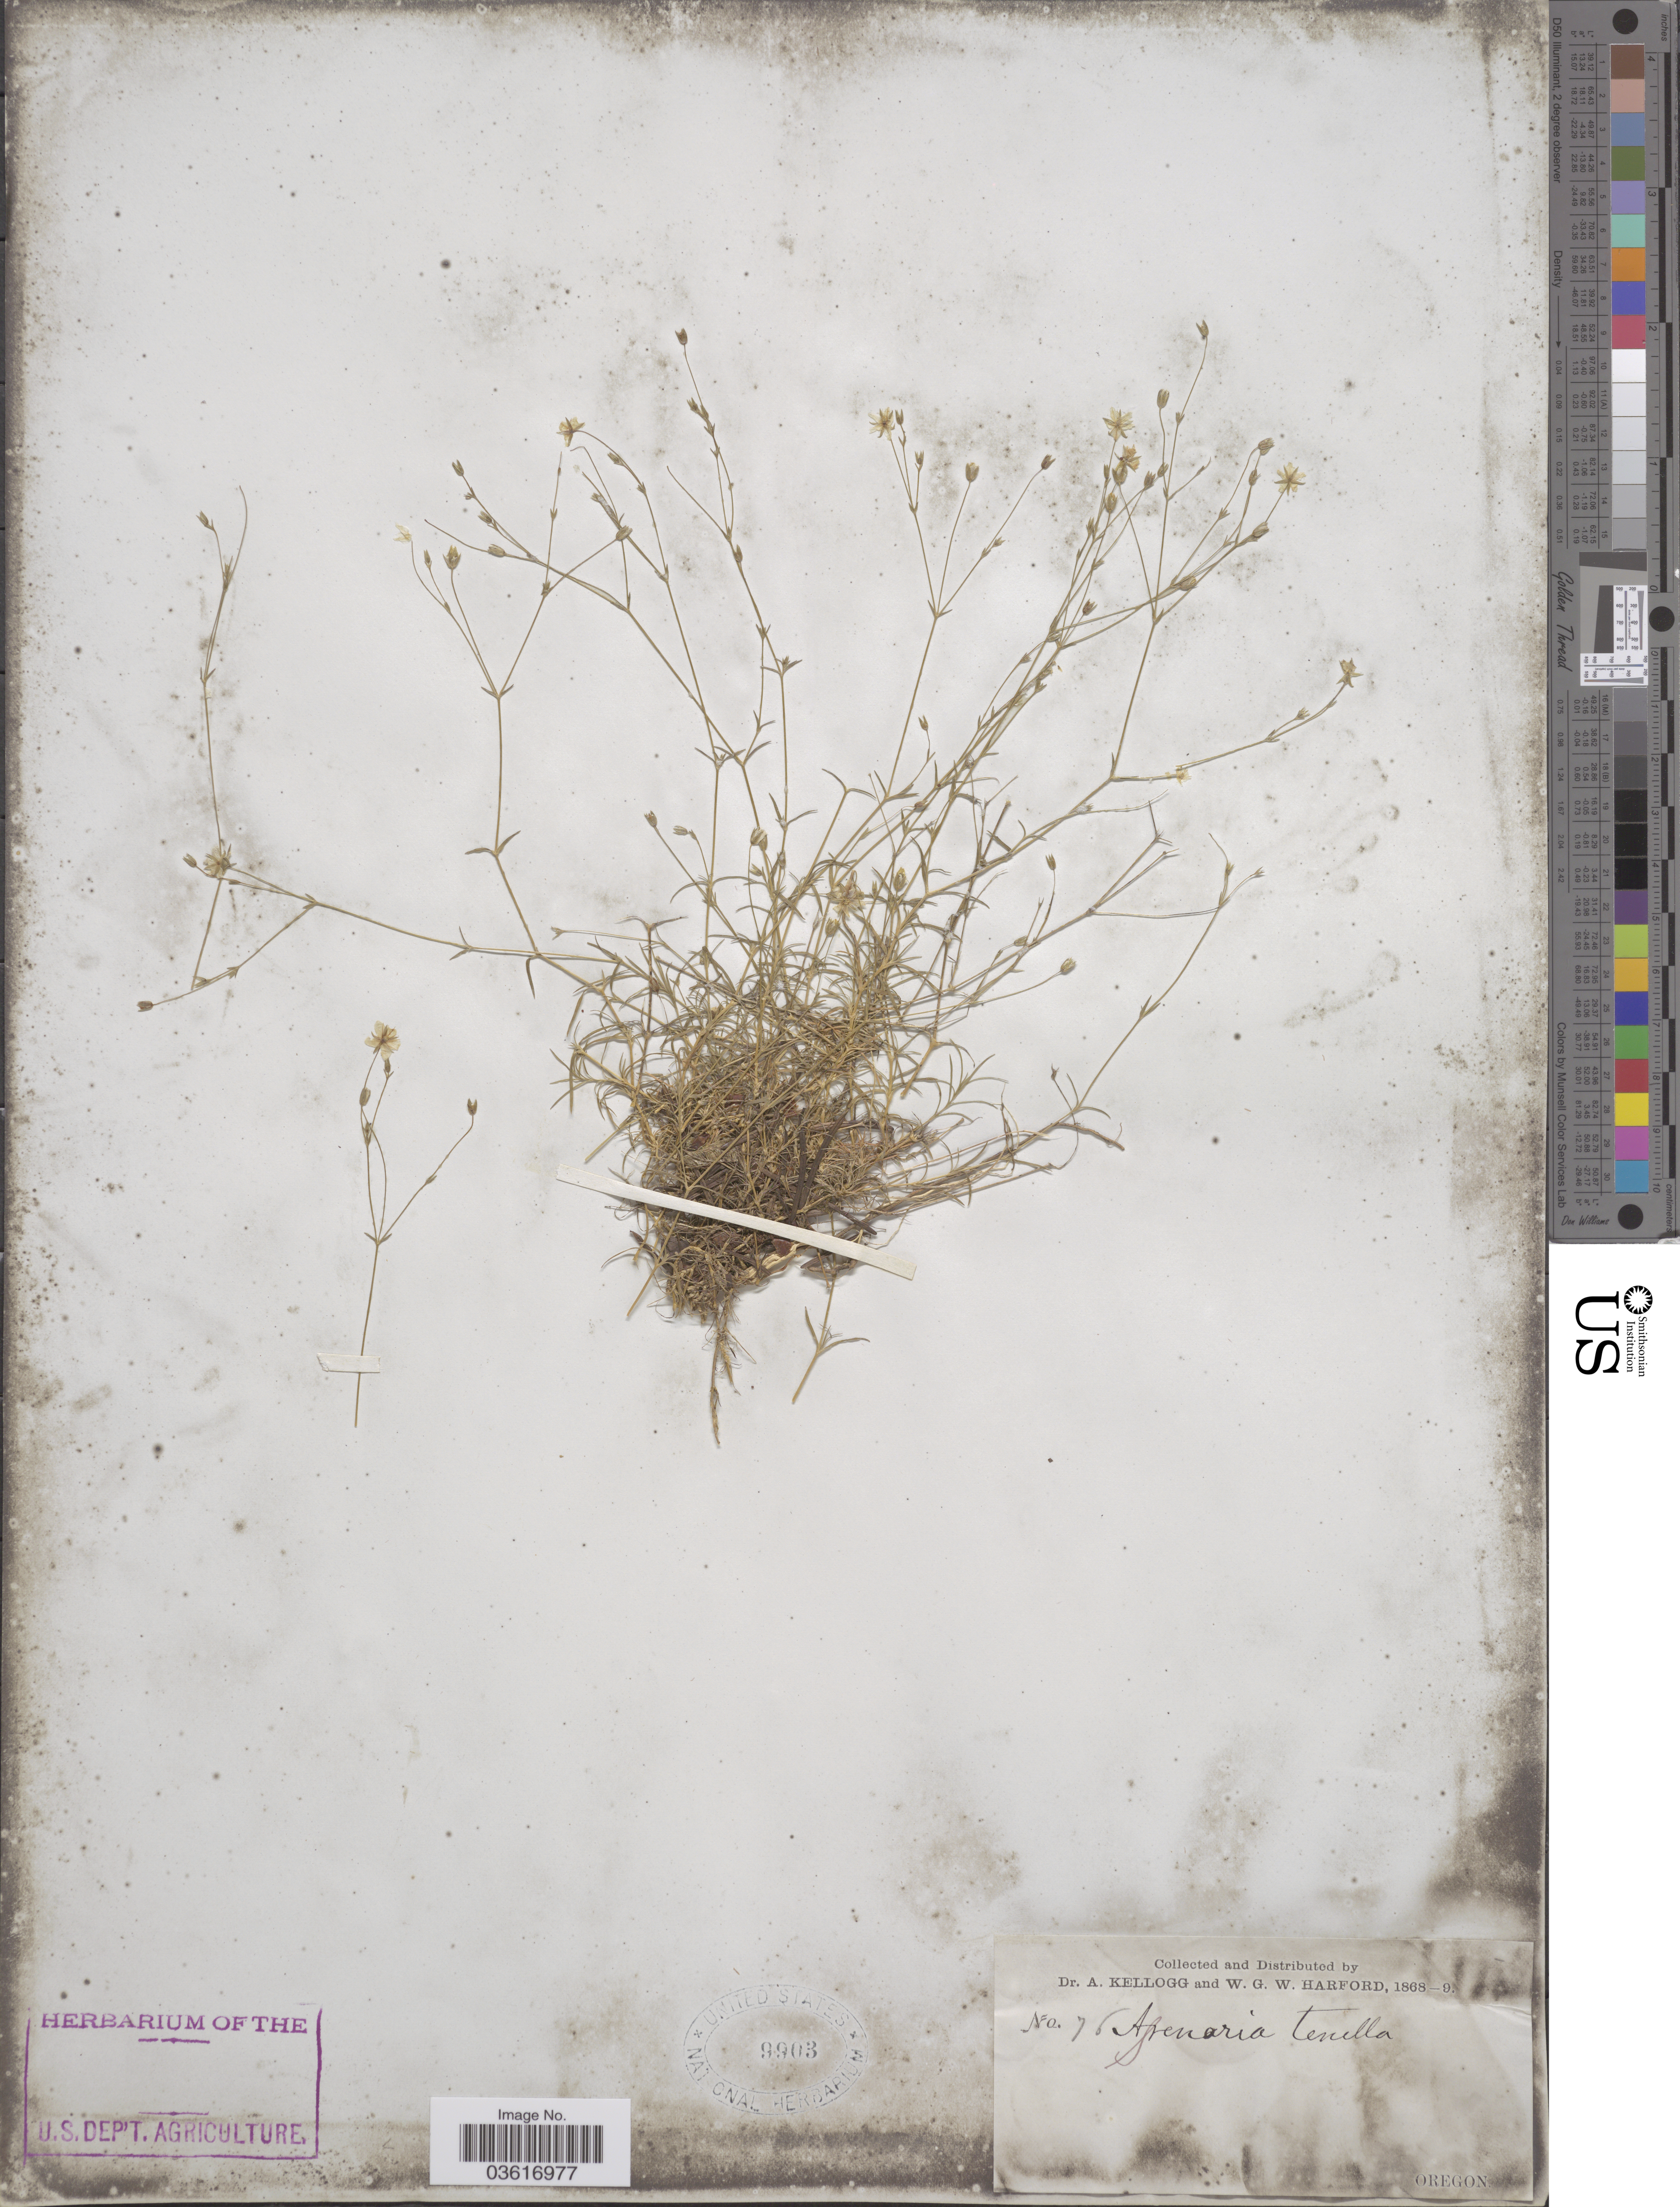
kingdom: Plantae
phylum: Tracheophyta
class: Magnoliopsida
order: Caryophyllales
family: Caryophyllaceae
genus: Minuartia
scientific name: Minuartia tenella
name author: (J. Gay) Mattf.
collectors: A. Kellogg & W. G. W. Harford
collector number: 76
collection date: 1868/1869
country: United States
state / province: Oregon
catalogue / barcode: US 9903